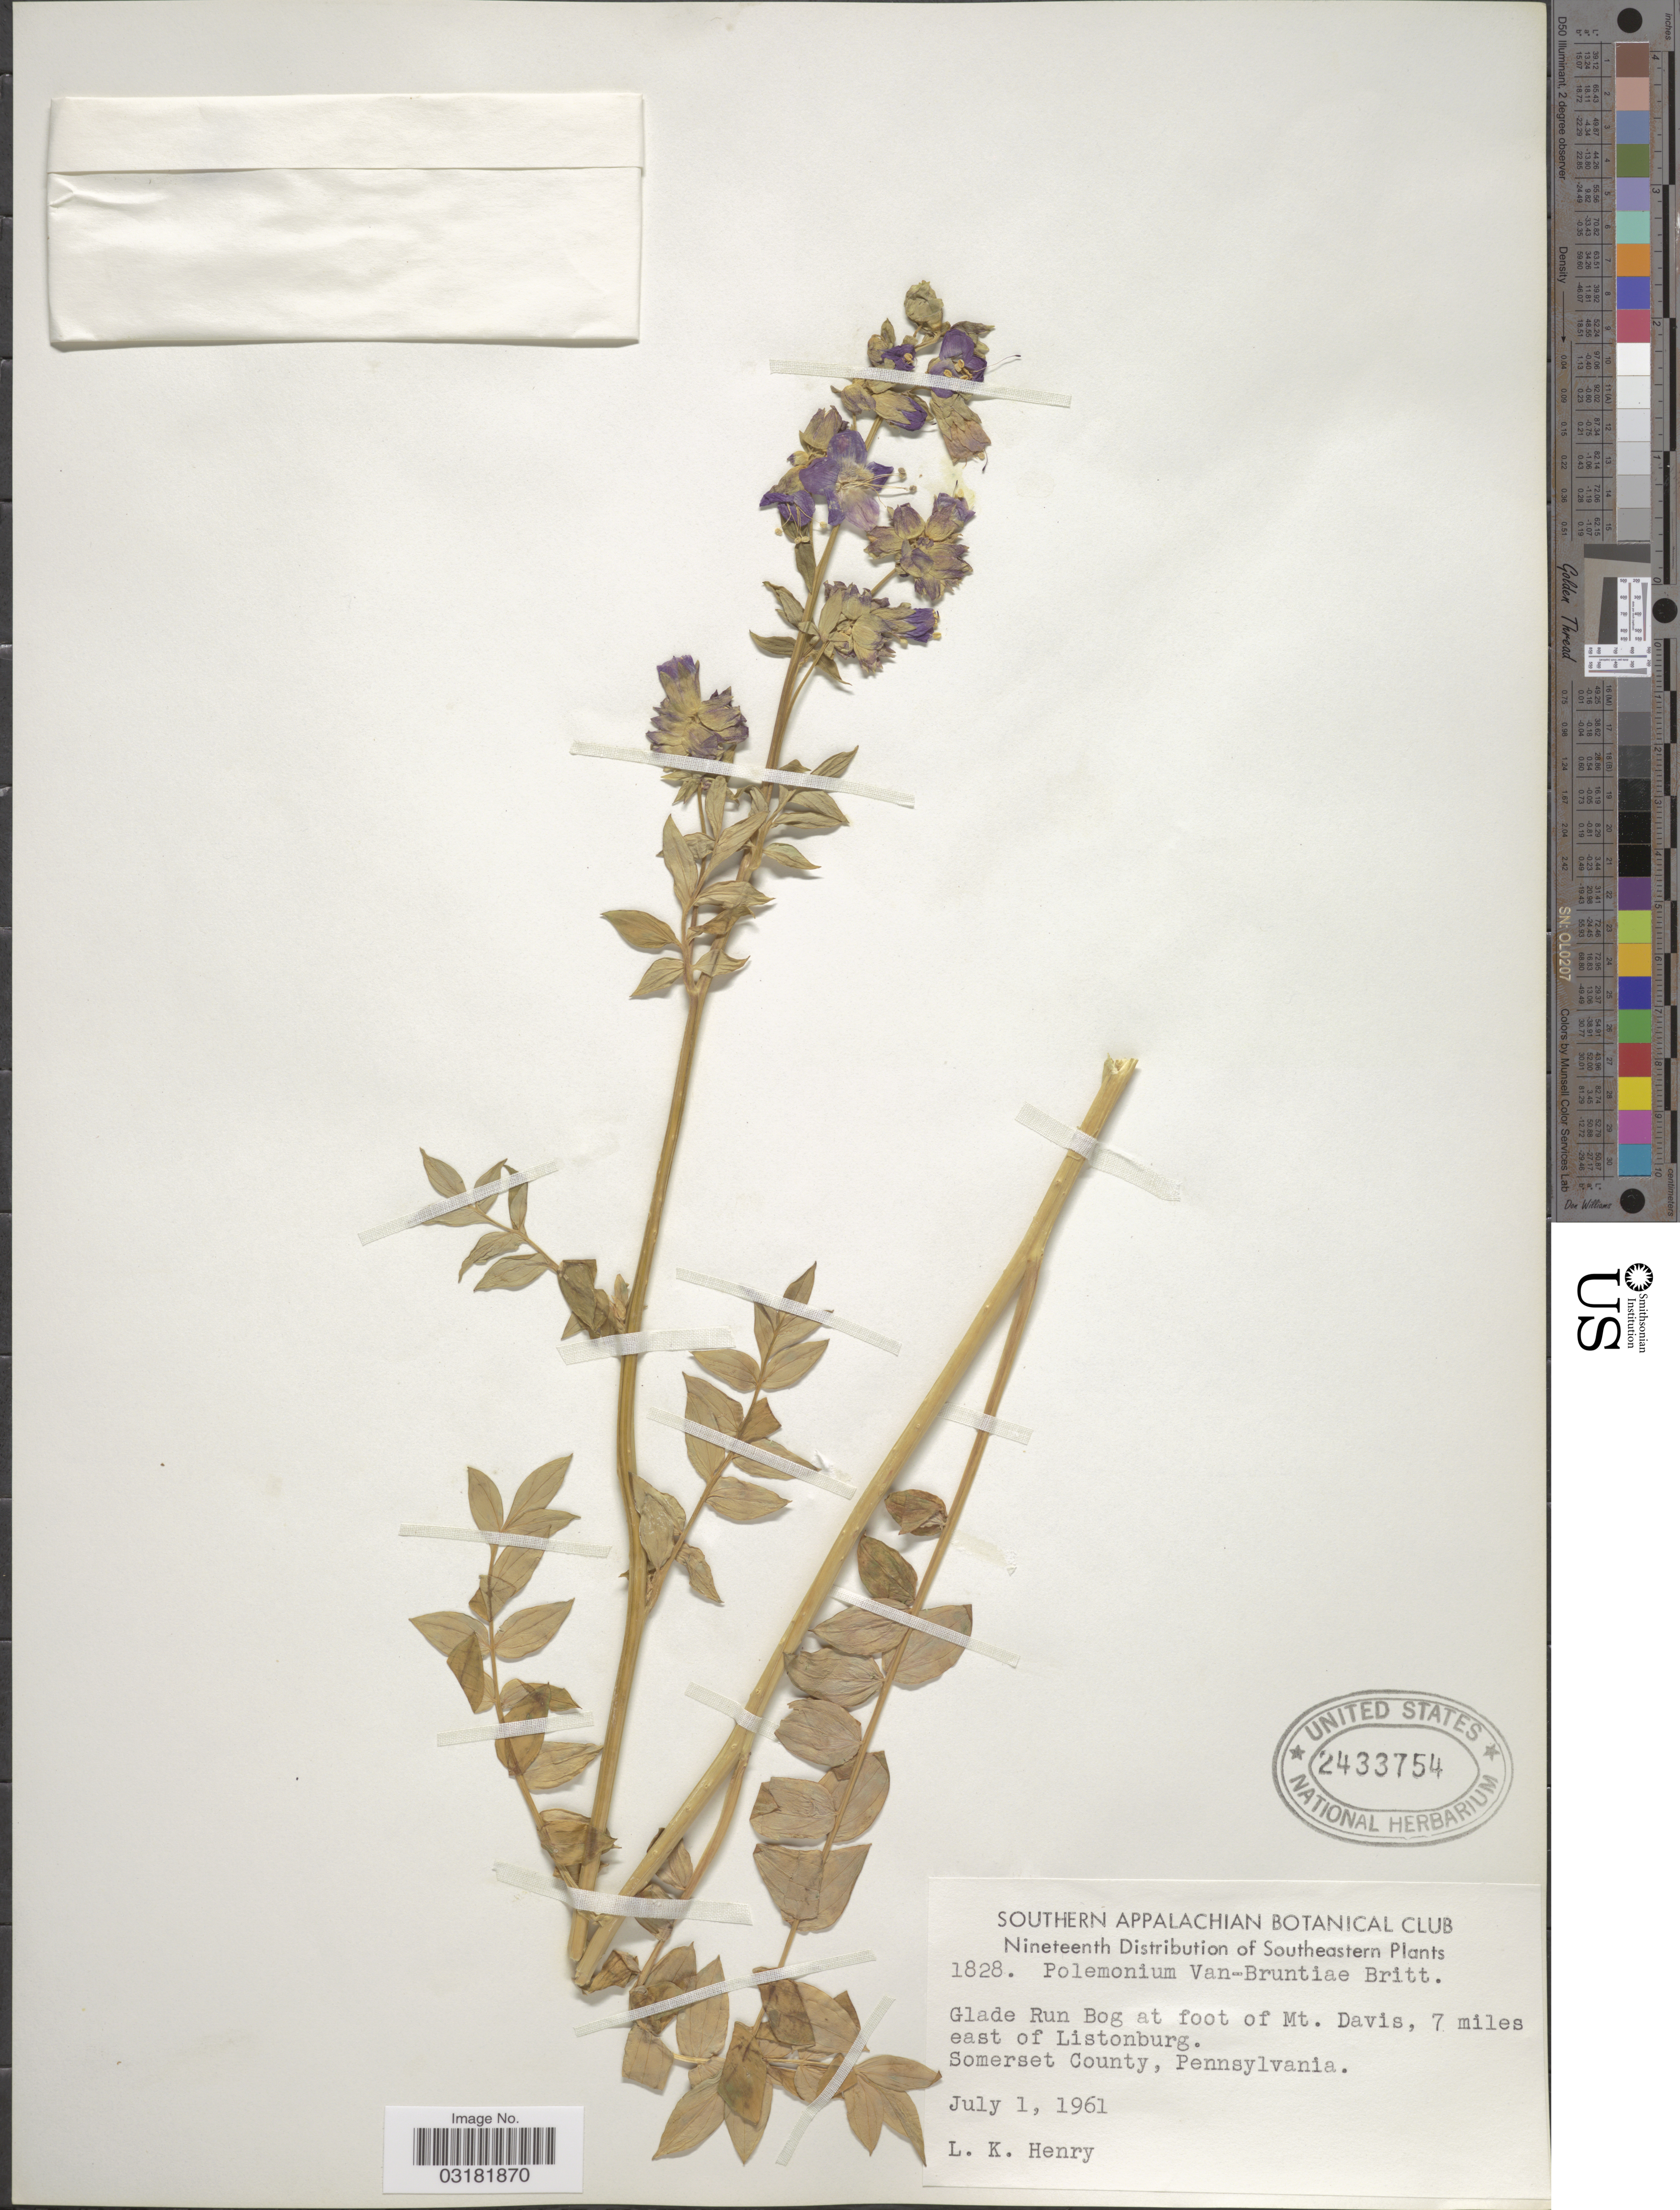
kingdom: Plantae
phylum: Tracheophyta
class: Magnoliopsida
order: Ericales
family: Polemoniaceae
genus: Polemonium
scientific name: Polemonium vanbruntiae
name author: Britton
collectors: L. K. Henry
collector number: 1828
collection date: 1961-07-01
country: United States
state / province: Pennsylvania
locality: Glade Run Bog at foot of Mt. Davis, 7 miles east of Listonburg. Somerset County.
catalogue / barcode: US 2433754